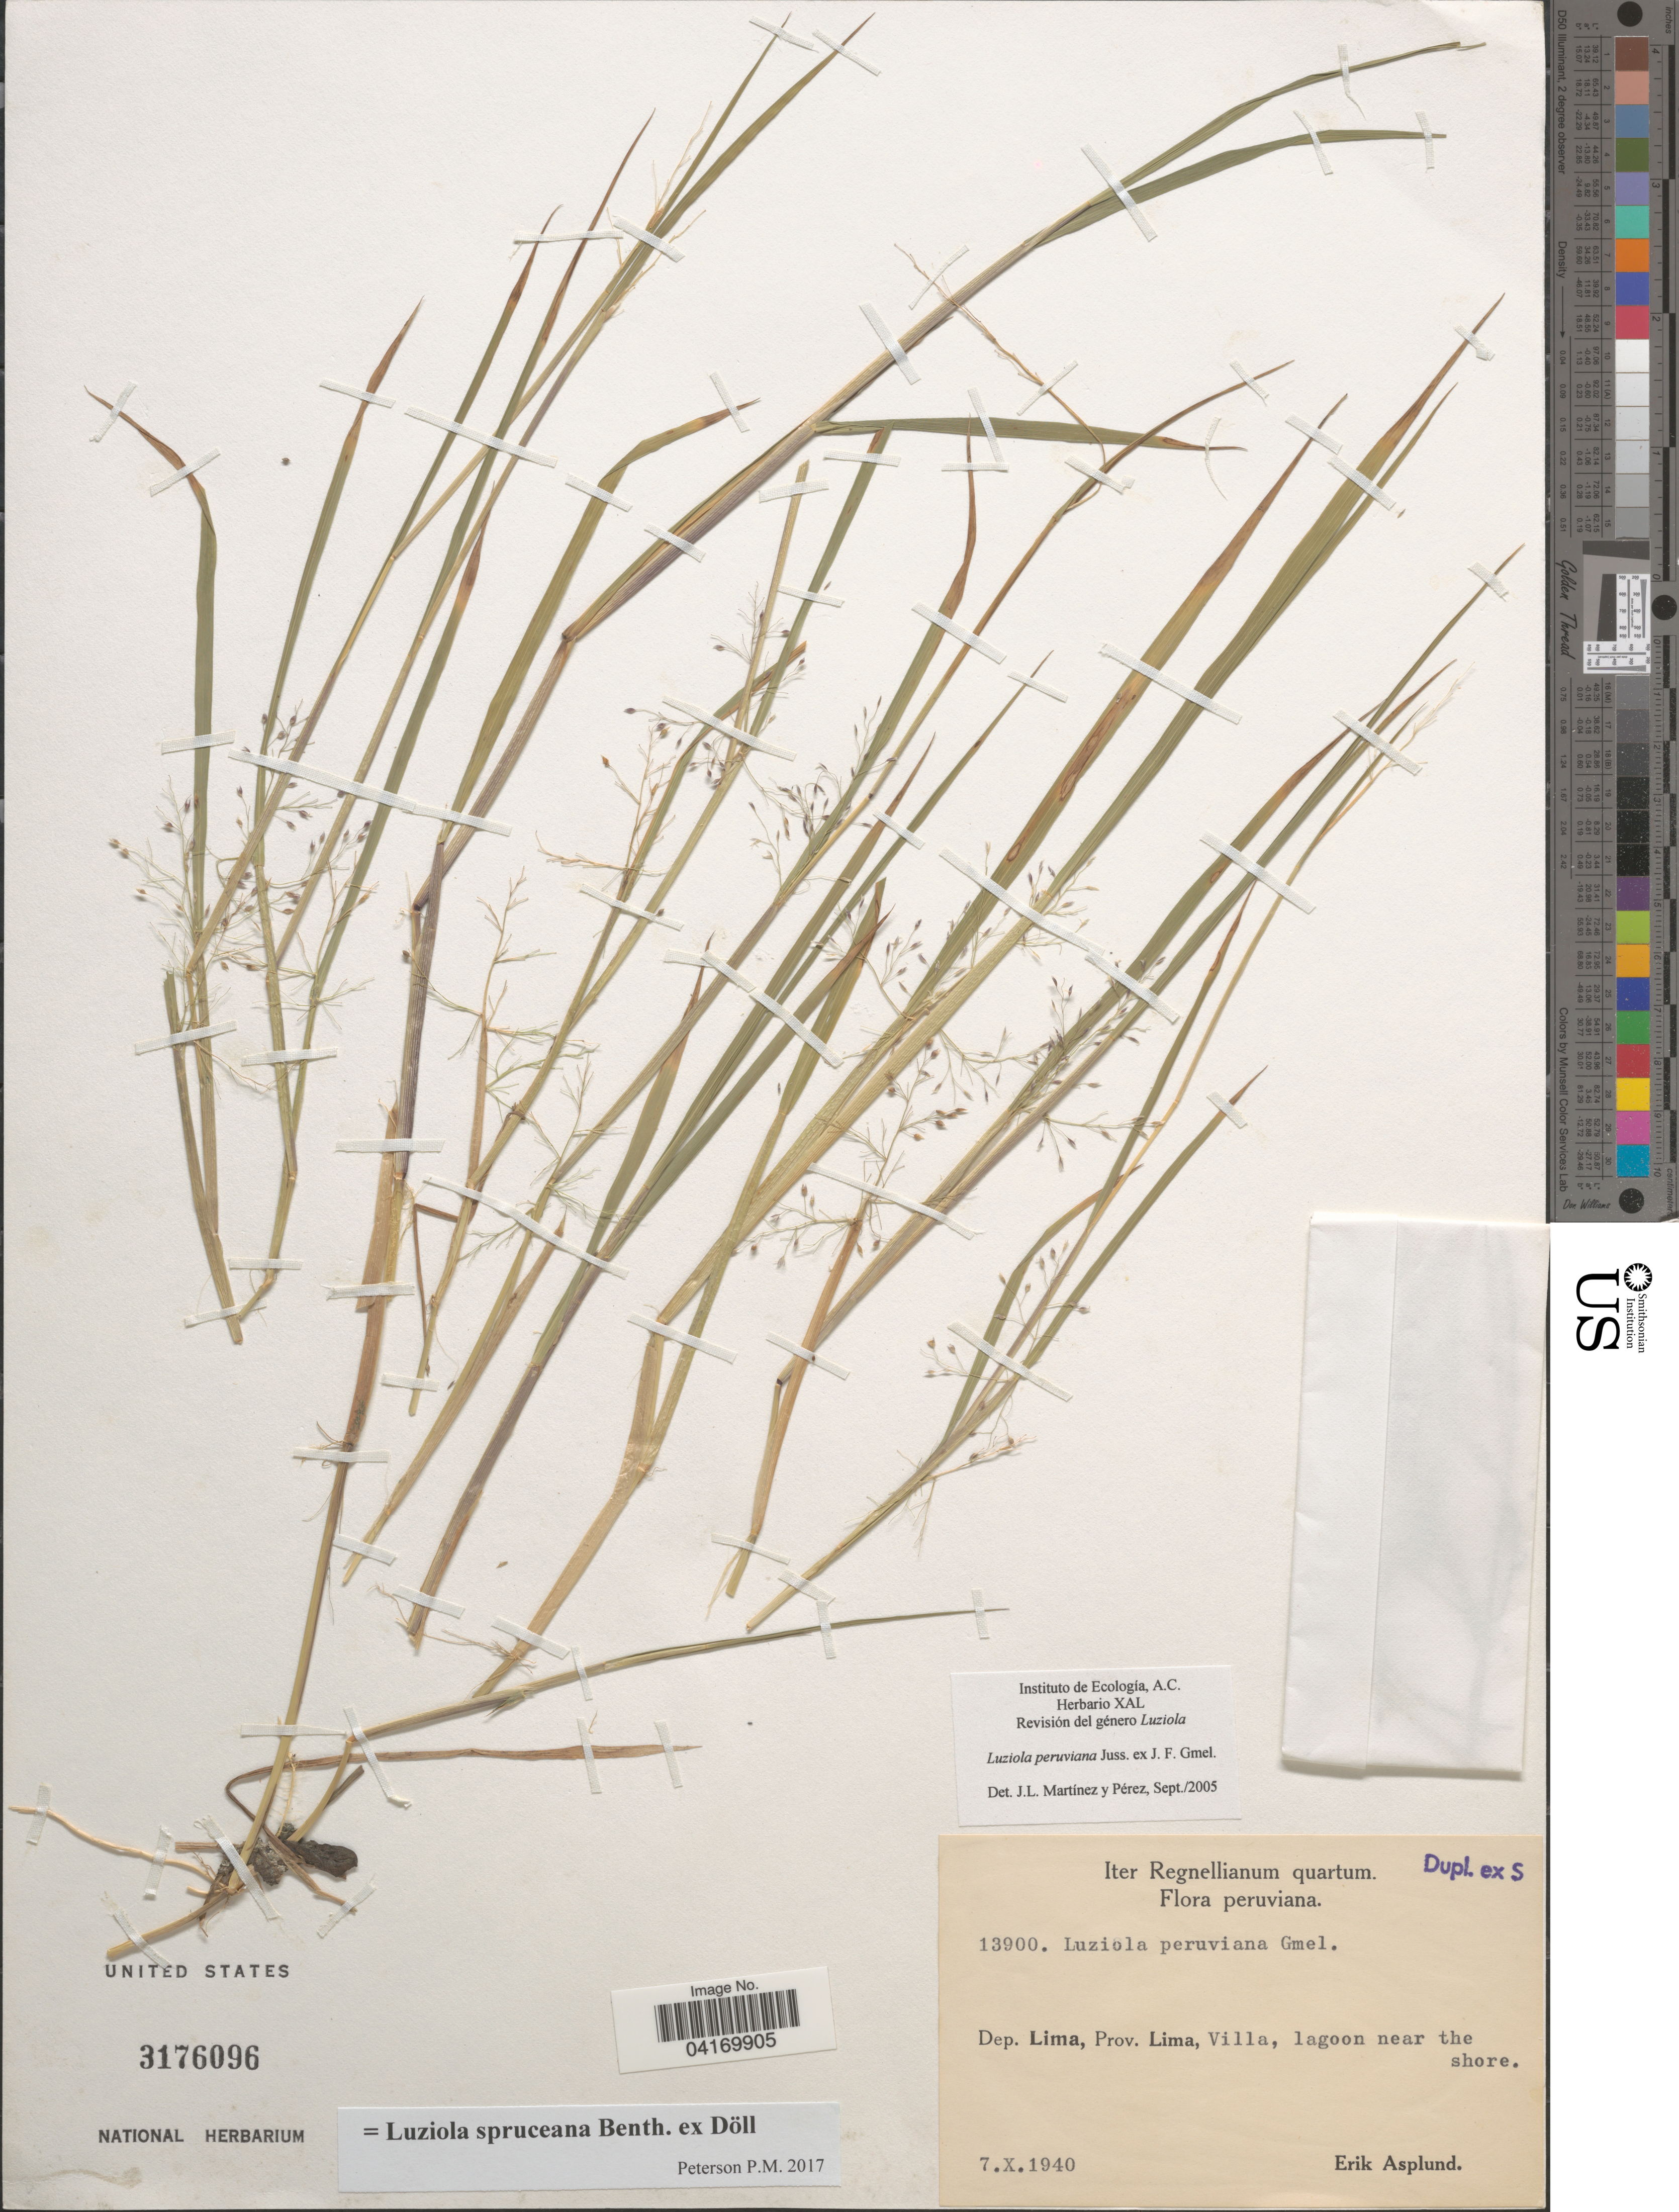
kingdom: Plantae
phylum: Tracheophyta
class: Liliopsida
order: Poales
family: Poaceae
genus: Luziola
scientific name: Luziola spruceana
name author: Benth. ex Döll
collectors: E. Asplund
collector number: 13900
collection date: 1940-10-07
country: Peru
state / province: Lima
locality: Peruviana. Dep. Lima. Villa, lagoon near the shore.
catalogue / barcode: US 3176096